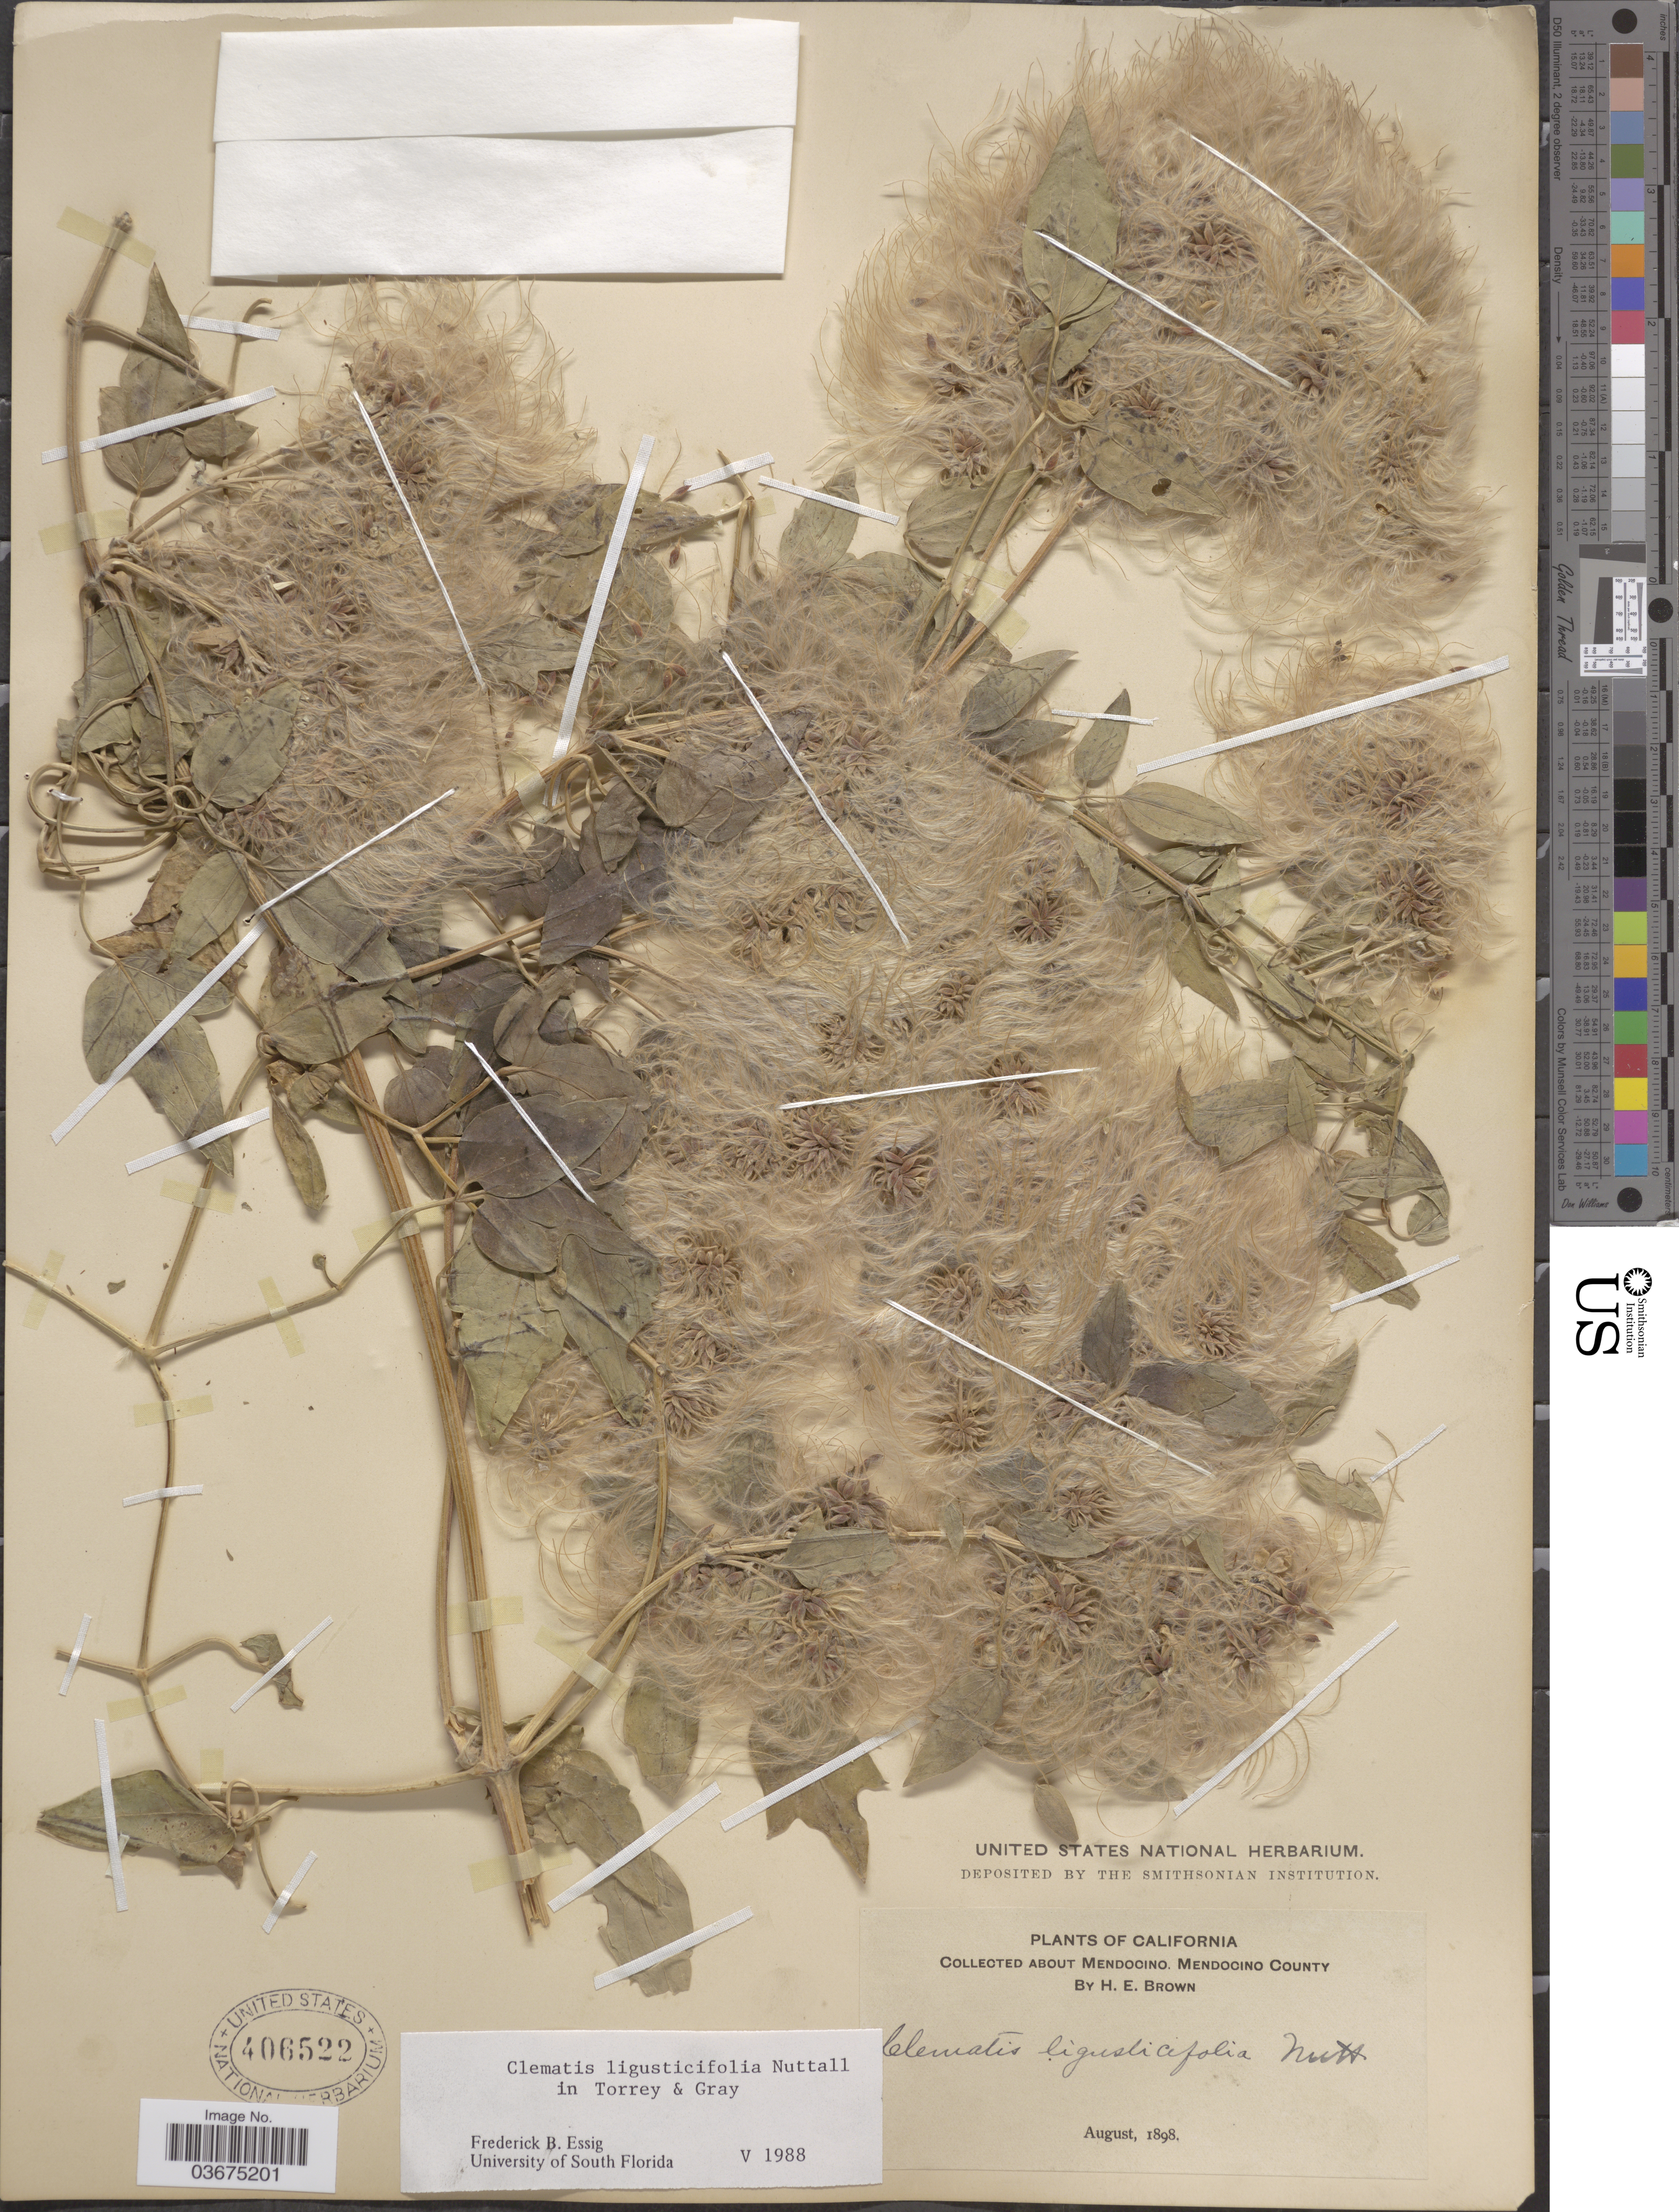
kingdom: Plantae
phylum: Tracheophyta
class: Magnoliopsida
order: Ranunculales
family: Ranunculaceae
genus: Clematis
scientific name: Clematis ligusticifolia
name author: Nutt.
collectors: H. E. Brown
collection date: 1898-08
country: United States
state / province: California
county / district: Mendocino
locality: About Mendocino, Mendocino County.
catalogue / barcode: US 406522